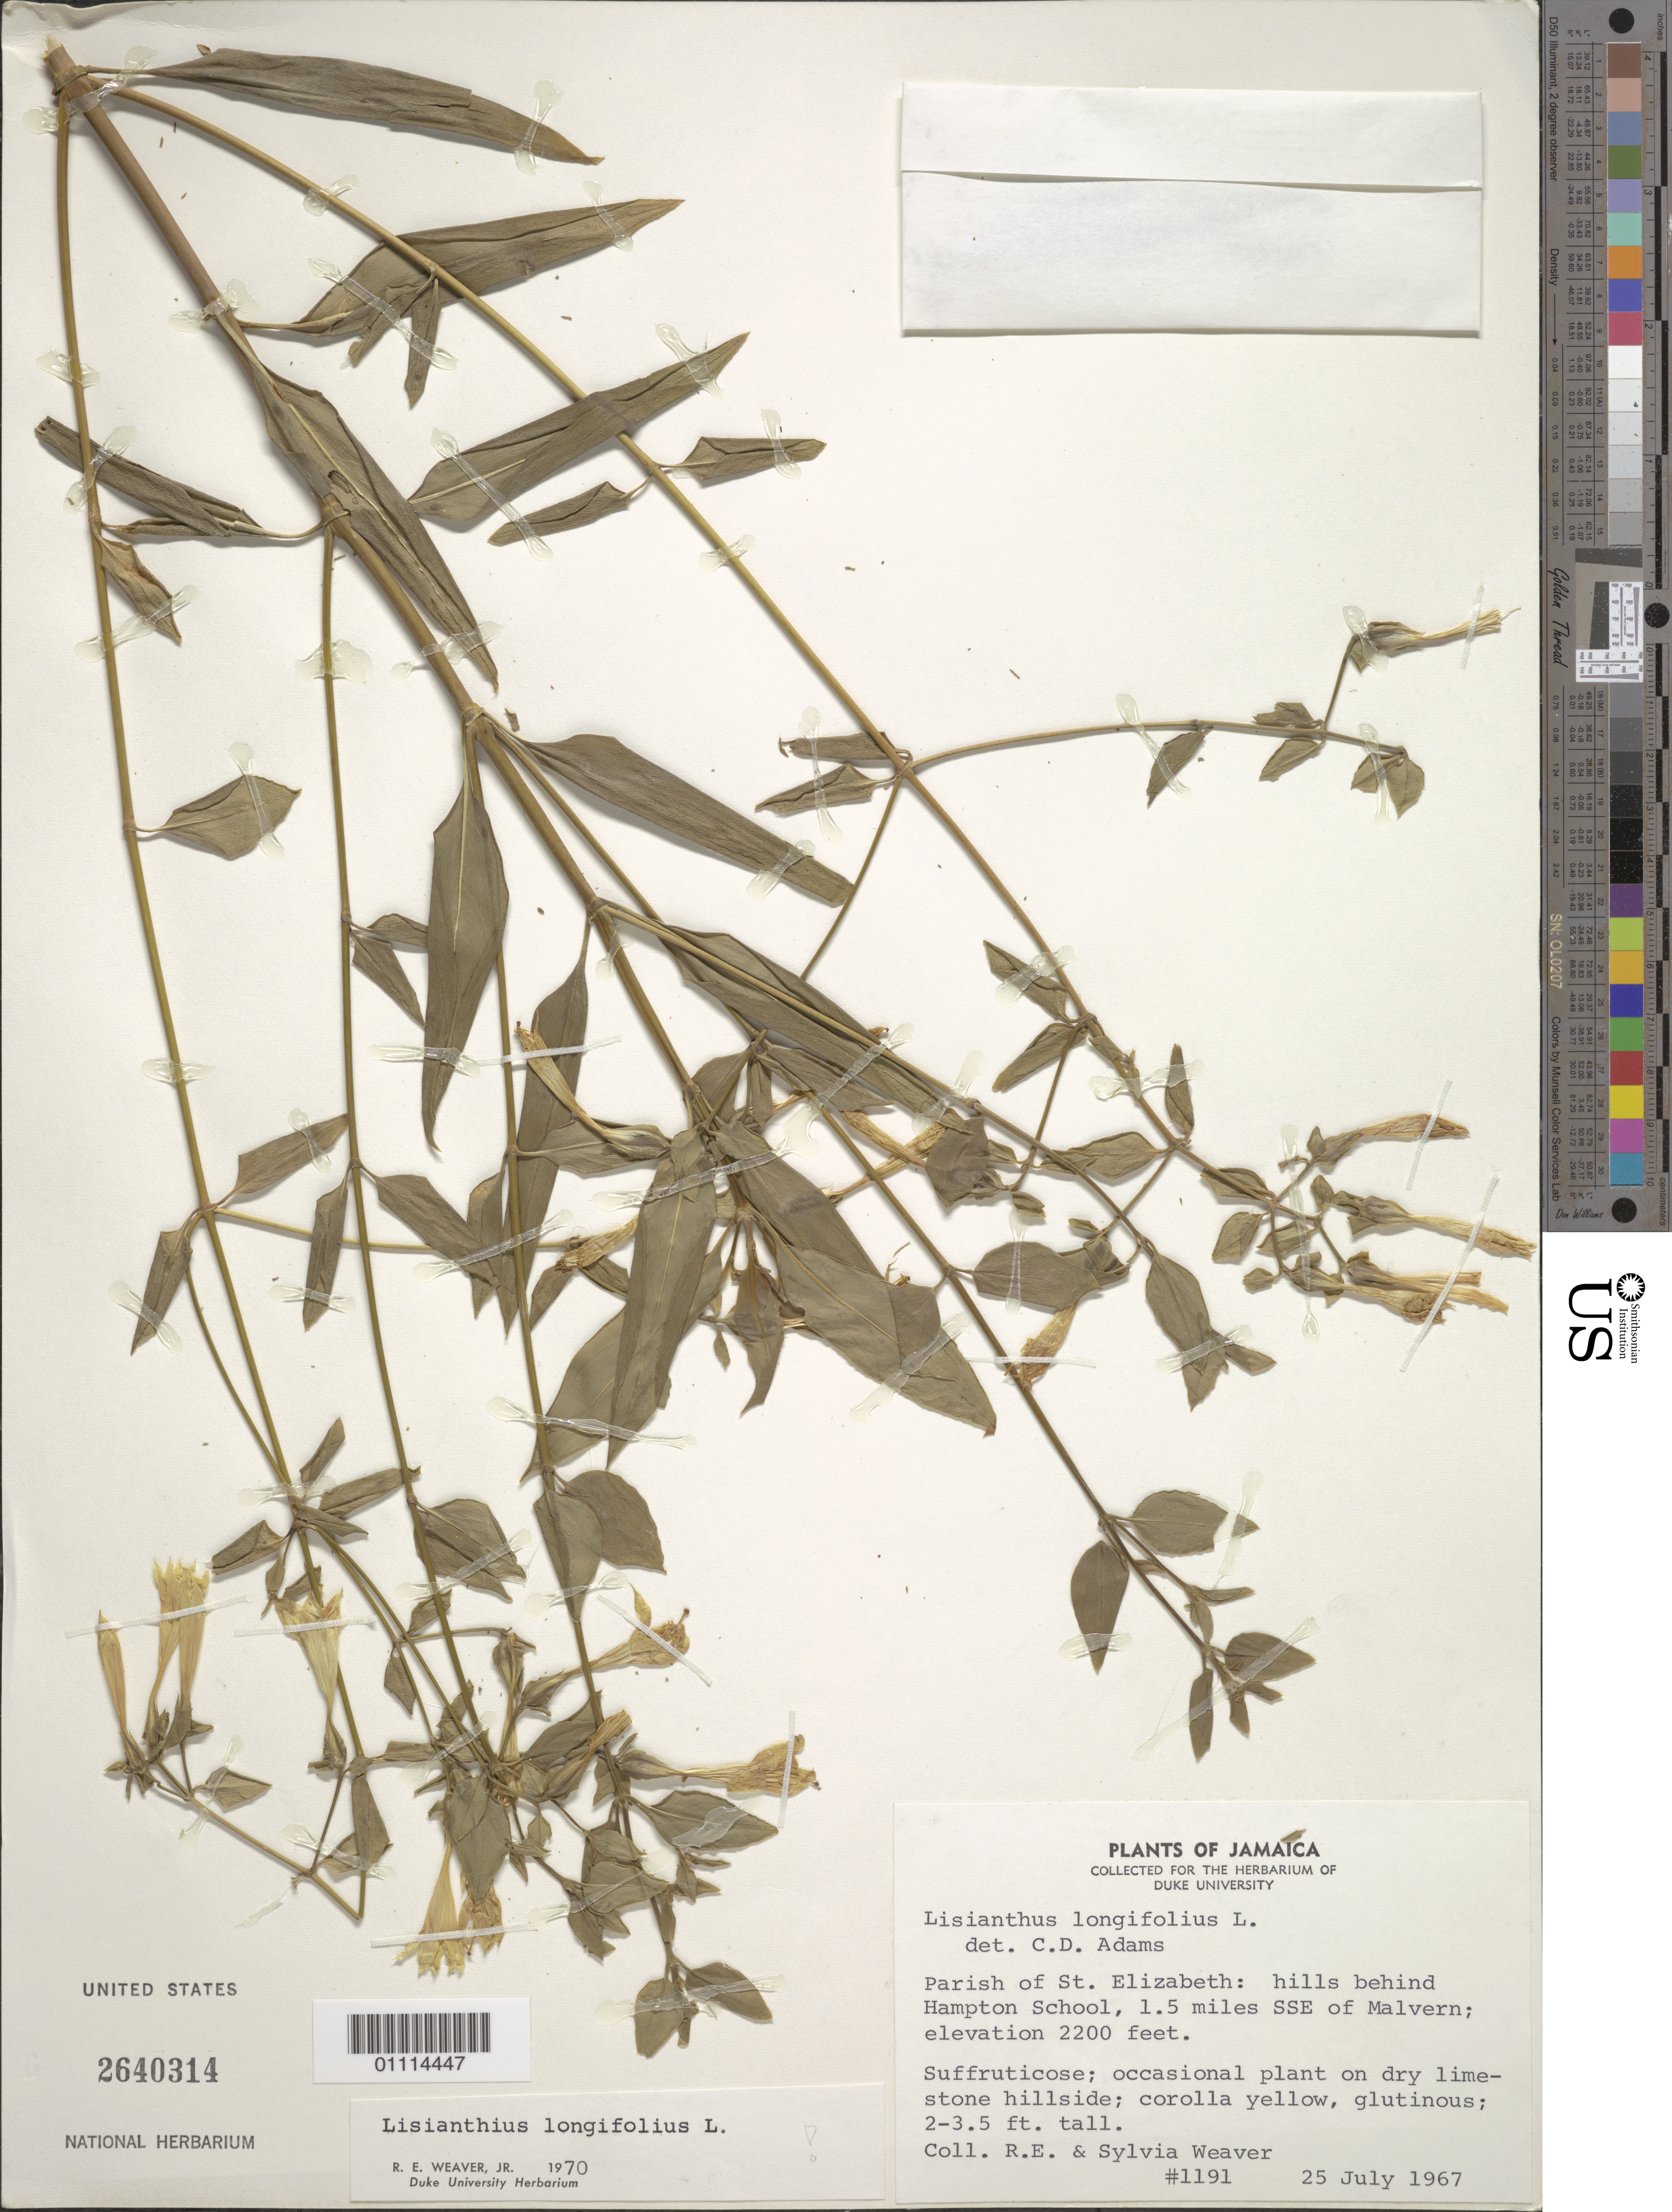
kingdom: Plantae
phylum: Tracheophyta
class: Magnoliopsida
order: Gentianales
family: Gentianaceae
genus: Lisianthius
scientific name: Lisianthius longifolius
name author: L.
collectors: R. Weaver Jr. & S. Weaver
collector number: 1191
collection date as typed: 25 Jul 1967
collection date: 1967-07-25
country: Jamaica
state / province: Saint Elizabeth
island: Jamaica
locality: Hills behind Hampton School, 1.5 miles SSE of Malvern. Occasional plant on dry limestone hillside.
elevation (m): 671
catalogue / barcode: US 2640314